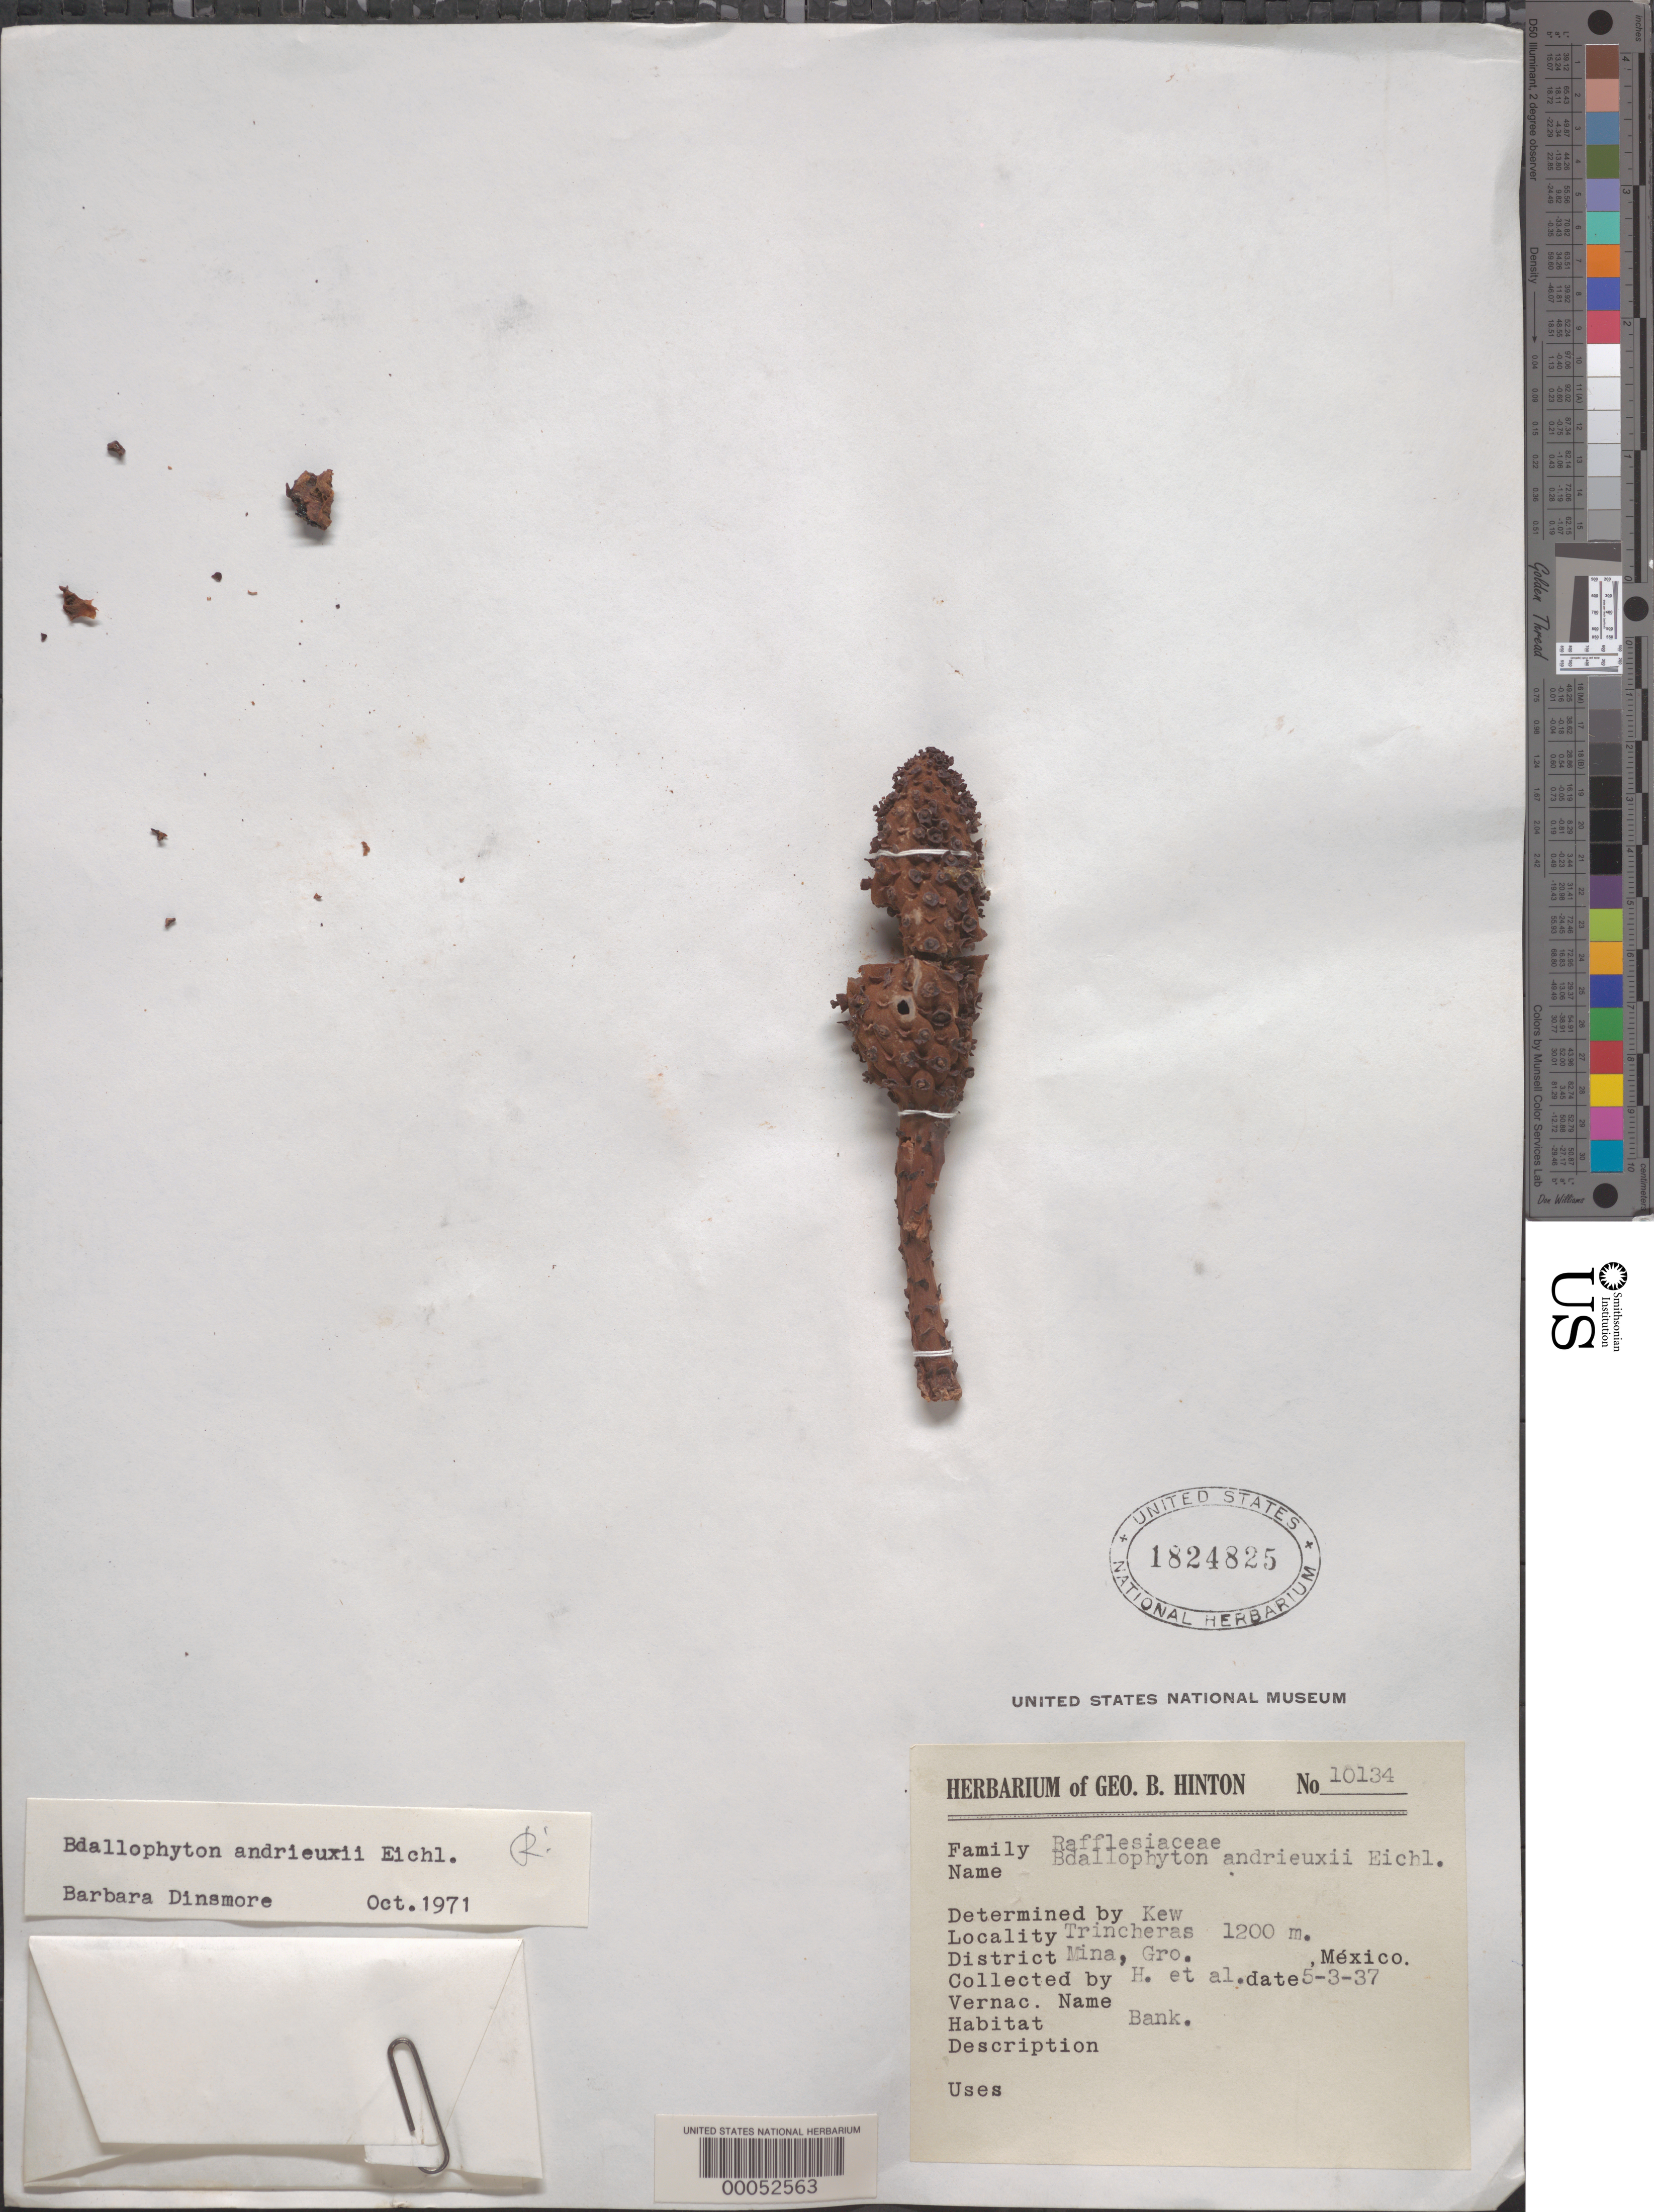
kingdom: Plantae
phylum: Tracheophyta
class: Magnoliopsida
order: Malvales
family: Cytinaceae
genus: Bdallophytum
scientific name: Bdallophytum andrieuxii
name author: Eichler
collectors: G. B. Hinton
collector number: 10134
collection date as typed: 03 May 1937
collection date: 1937-05-03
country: Mexico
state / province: Guerrero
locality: Trincheras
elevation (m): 1200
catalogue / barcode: US 1824825